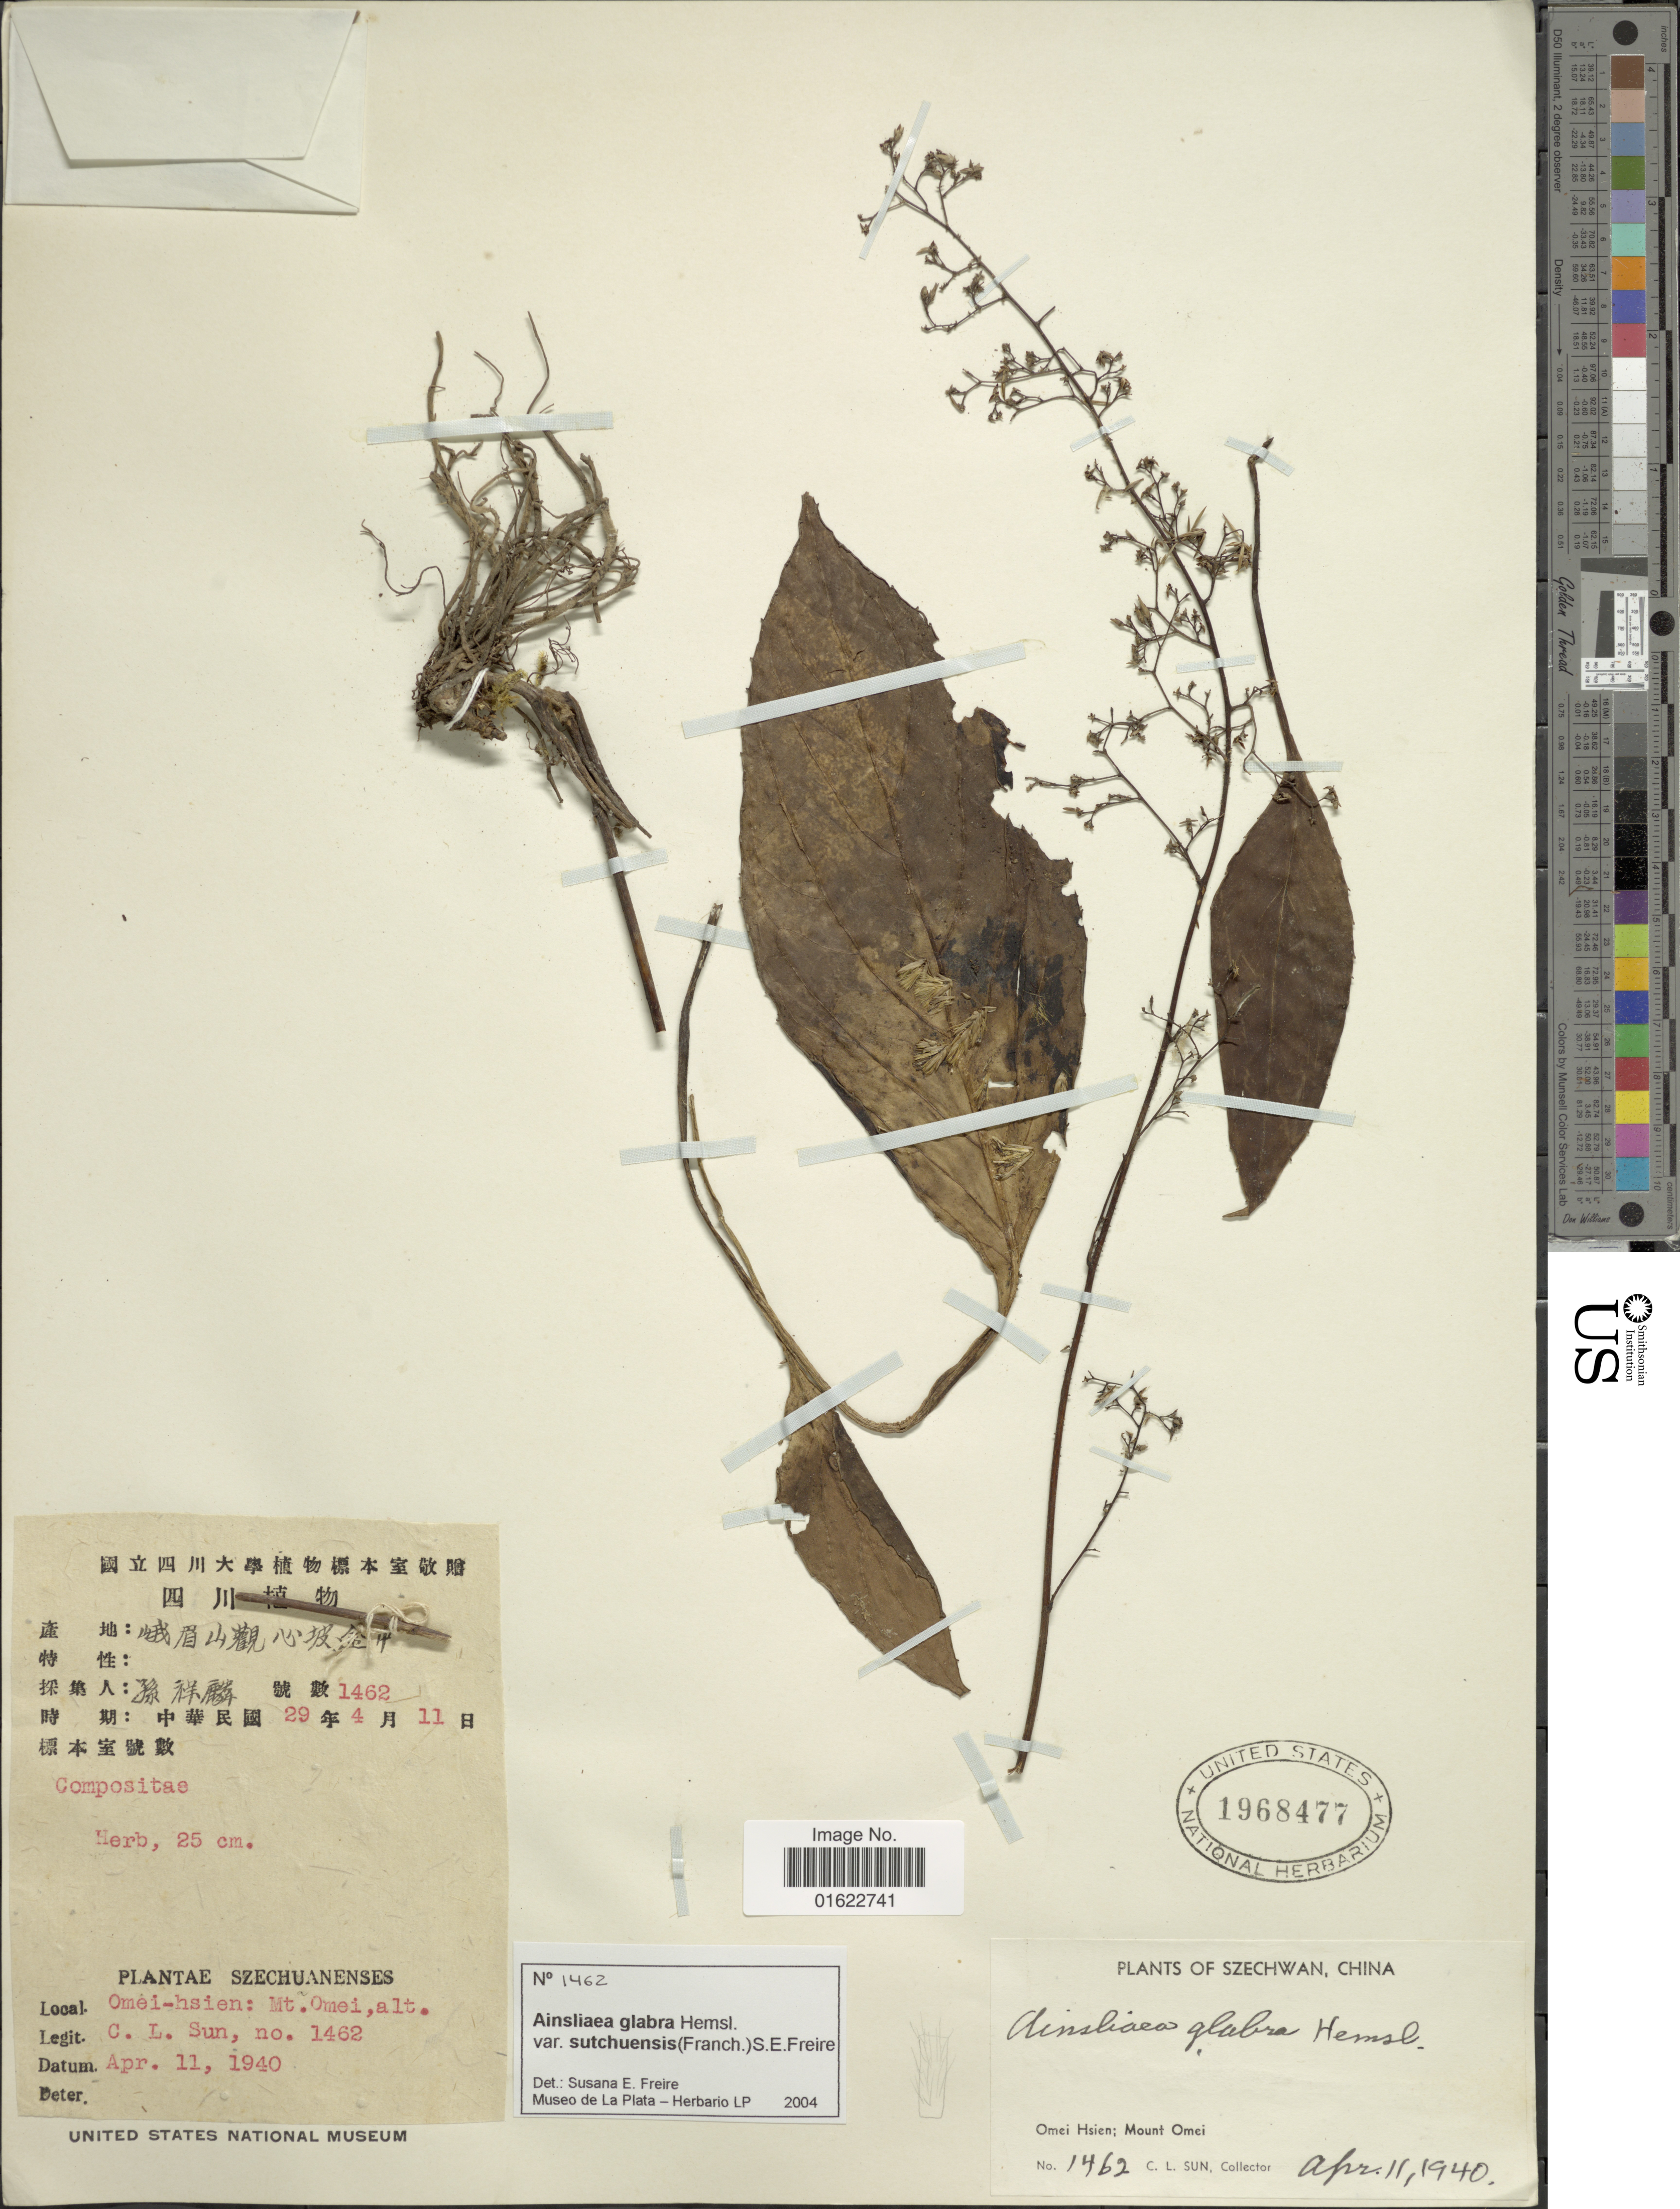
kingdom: Plantae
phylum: Tracheophyta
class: Magnoliopsida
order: Asterales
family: Asteraceae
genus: Ainsliaea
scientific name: Ainsliaea glabra var. sutchuensis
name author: (Franch.) S.E. Freire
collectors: C. Sun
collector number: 1462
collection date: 1940-04-11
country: China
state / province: Sichuan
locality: Szechwan, Omei Hsien: Mount Omei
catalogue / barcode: US 1968477